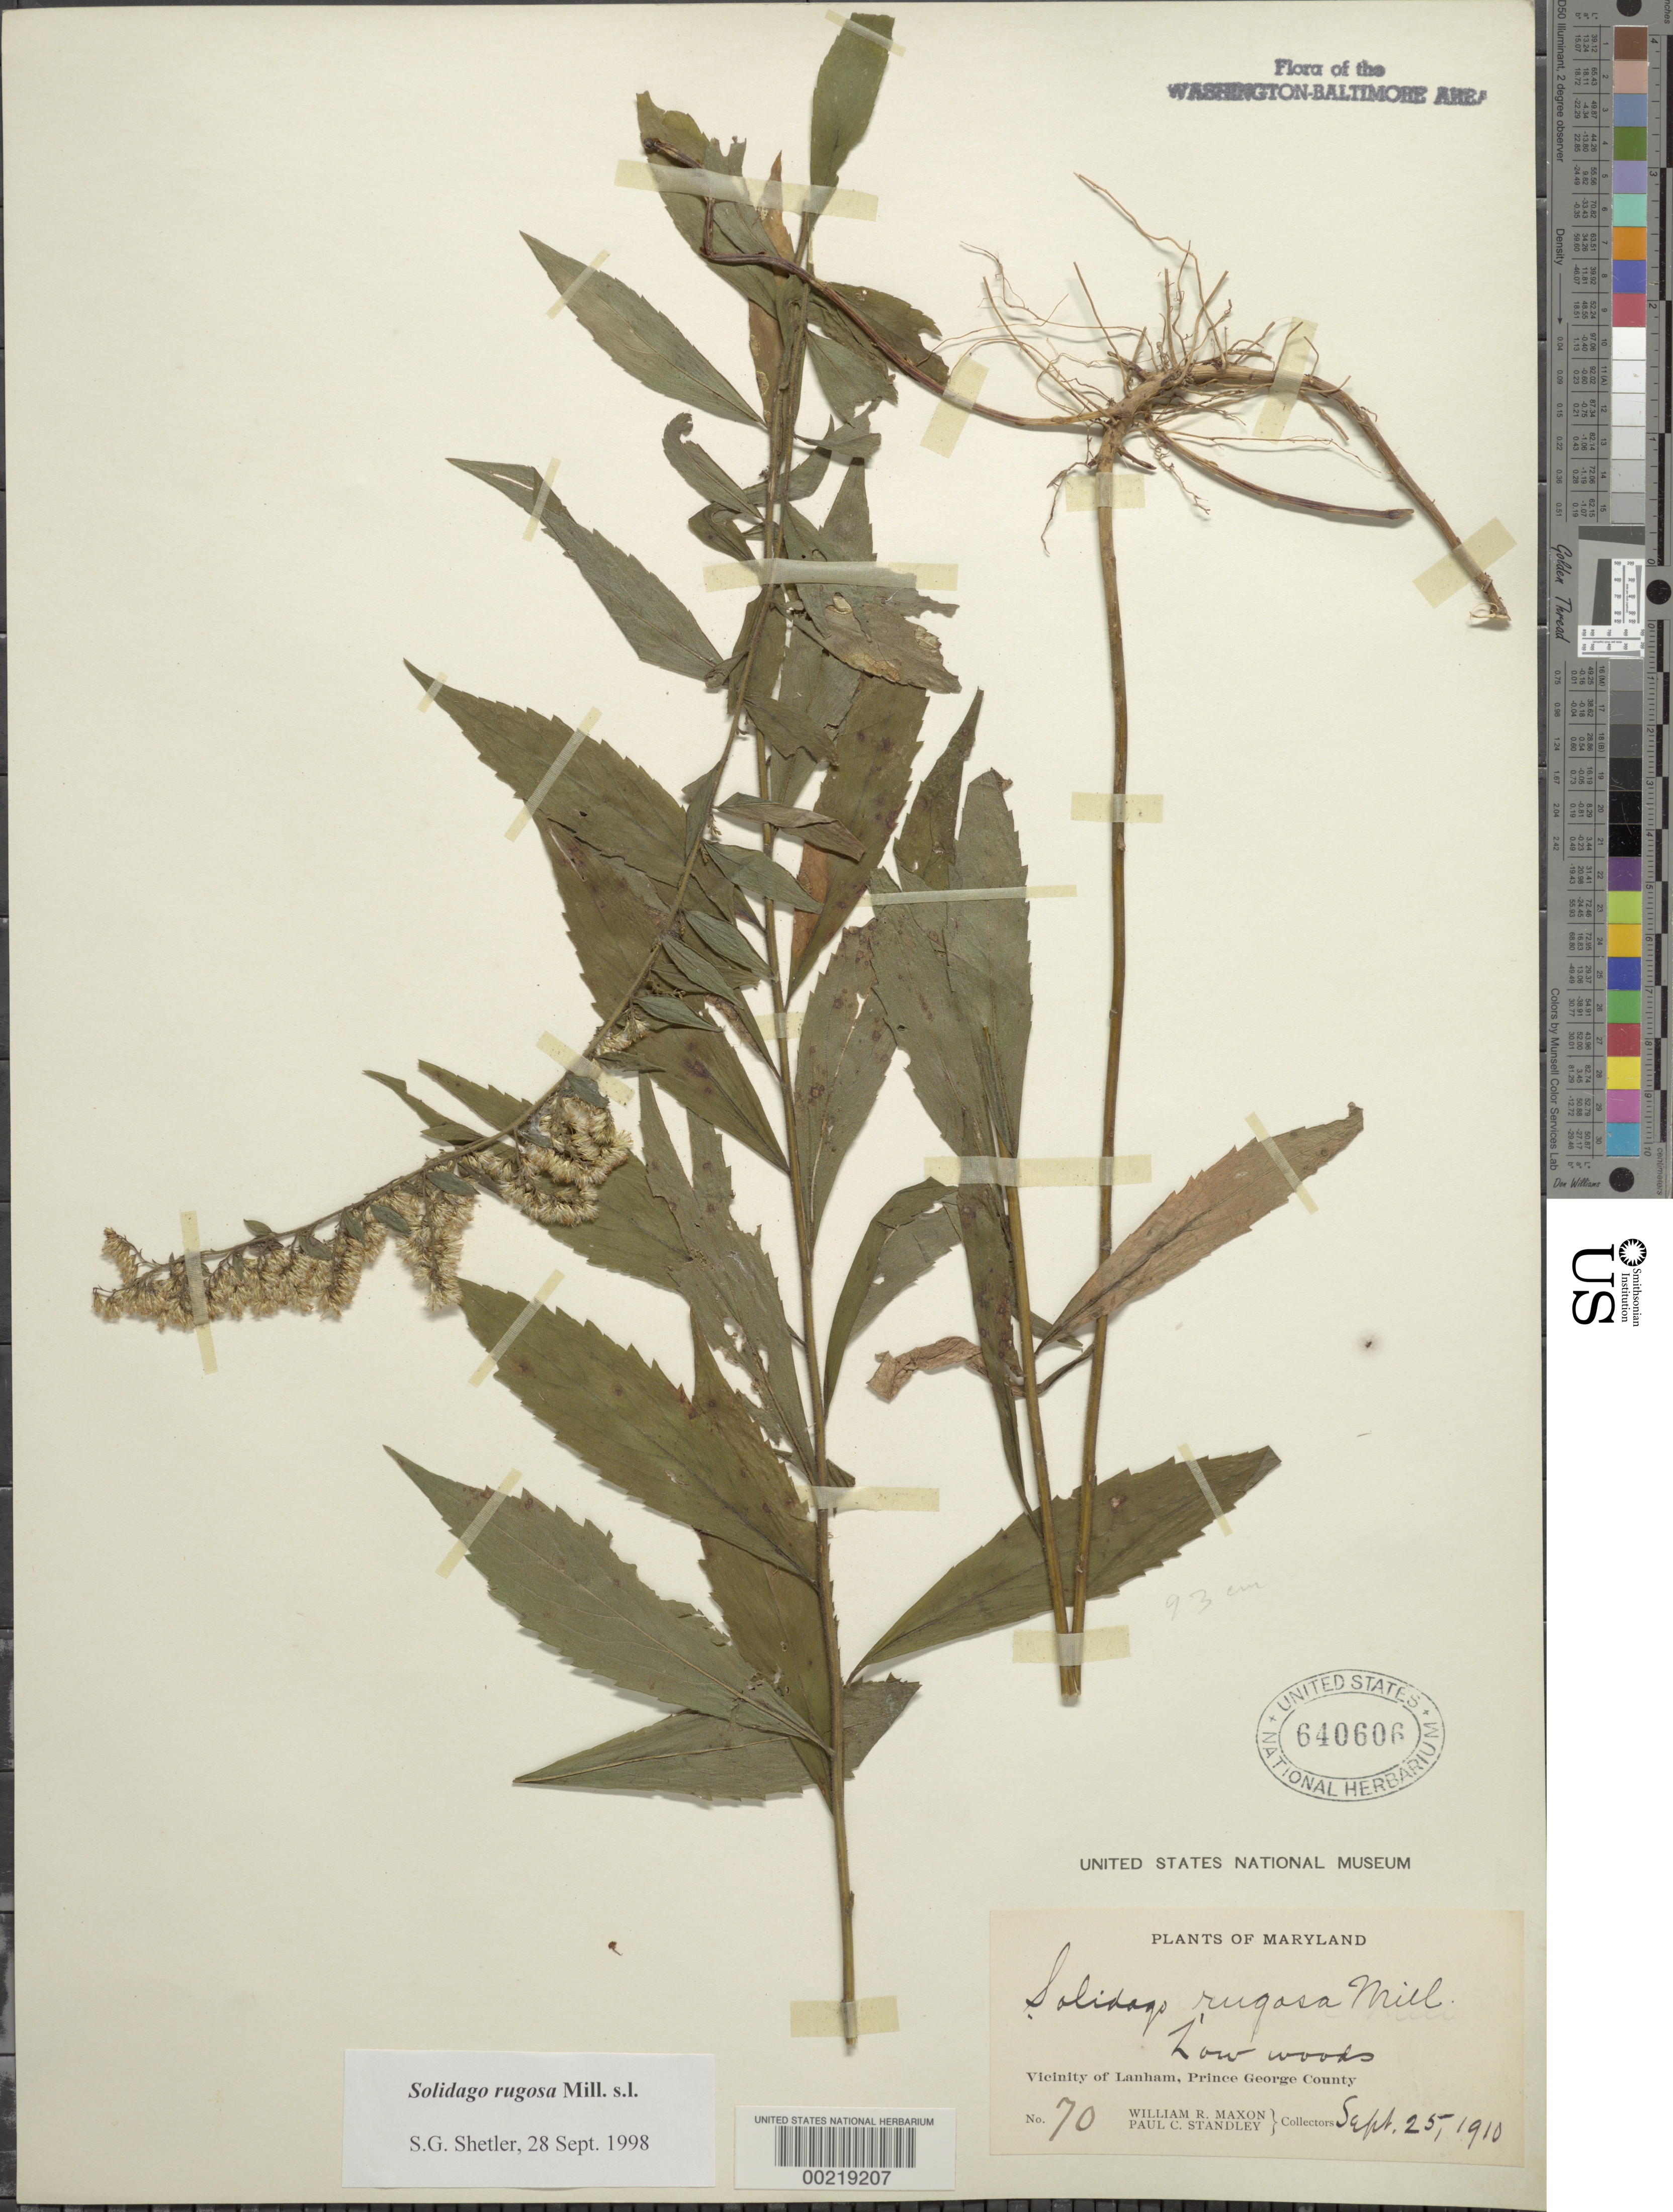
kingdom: Plantae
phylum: Tracheophyta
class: Magnoliopsida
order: Asterales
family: Asteraceae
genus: Solidago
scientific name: Solidago rugosa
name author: Mill.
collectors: W. R. Maxon & P. C. Standley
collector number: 70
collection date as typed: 25 Sep 1910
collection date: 1910-09-25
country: United States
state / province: Maryland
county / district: Prince George's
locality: Lanham vicinity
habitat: Low woods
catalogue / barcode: US 640606